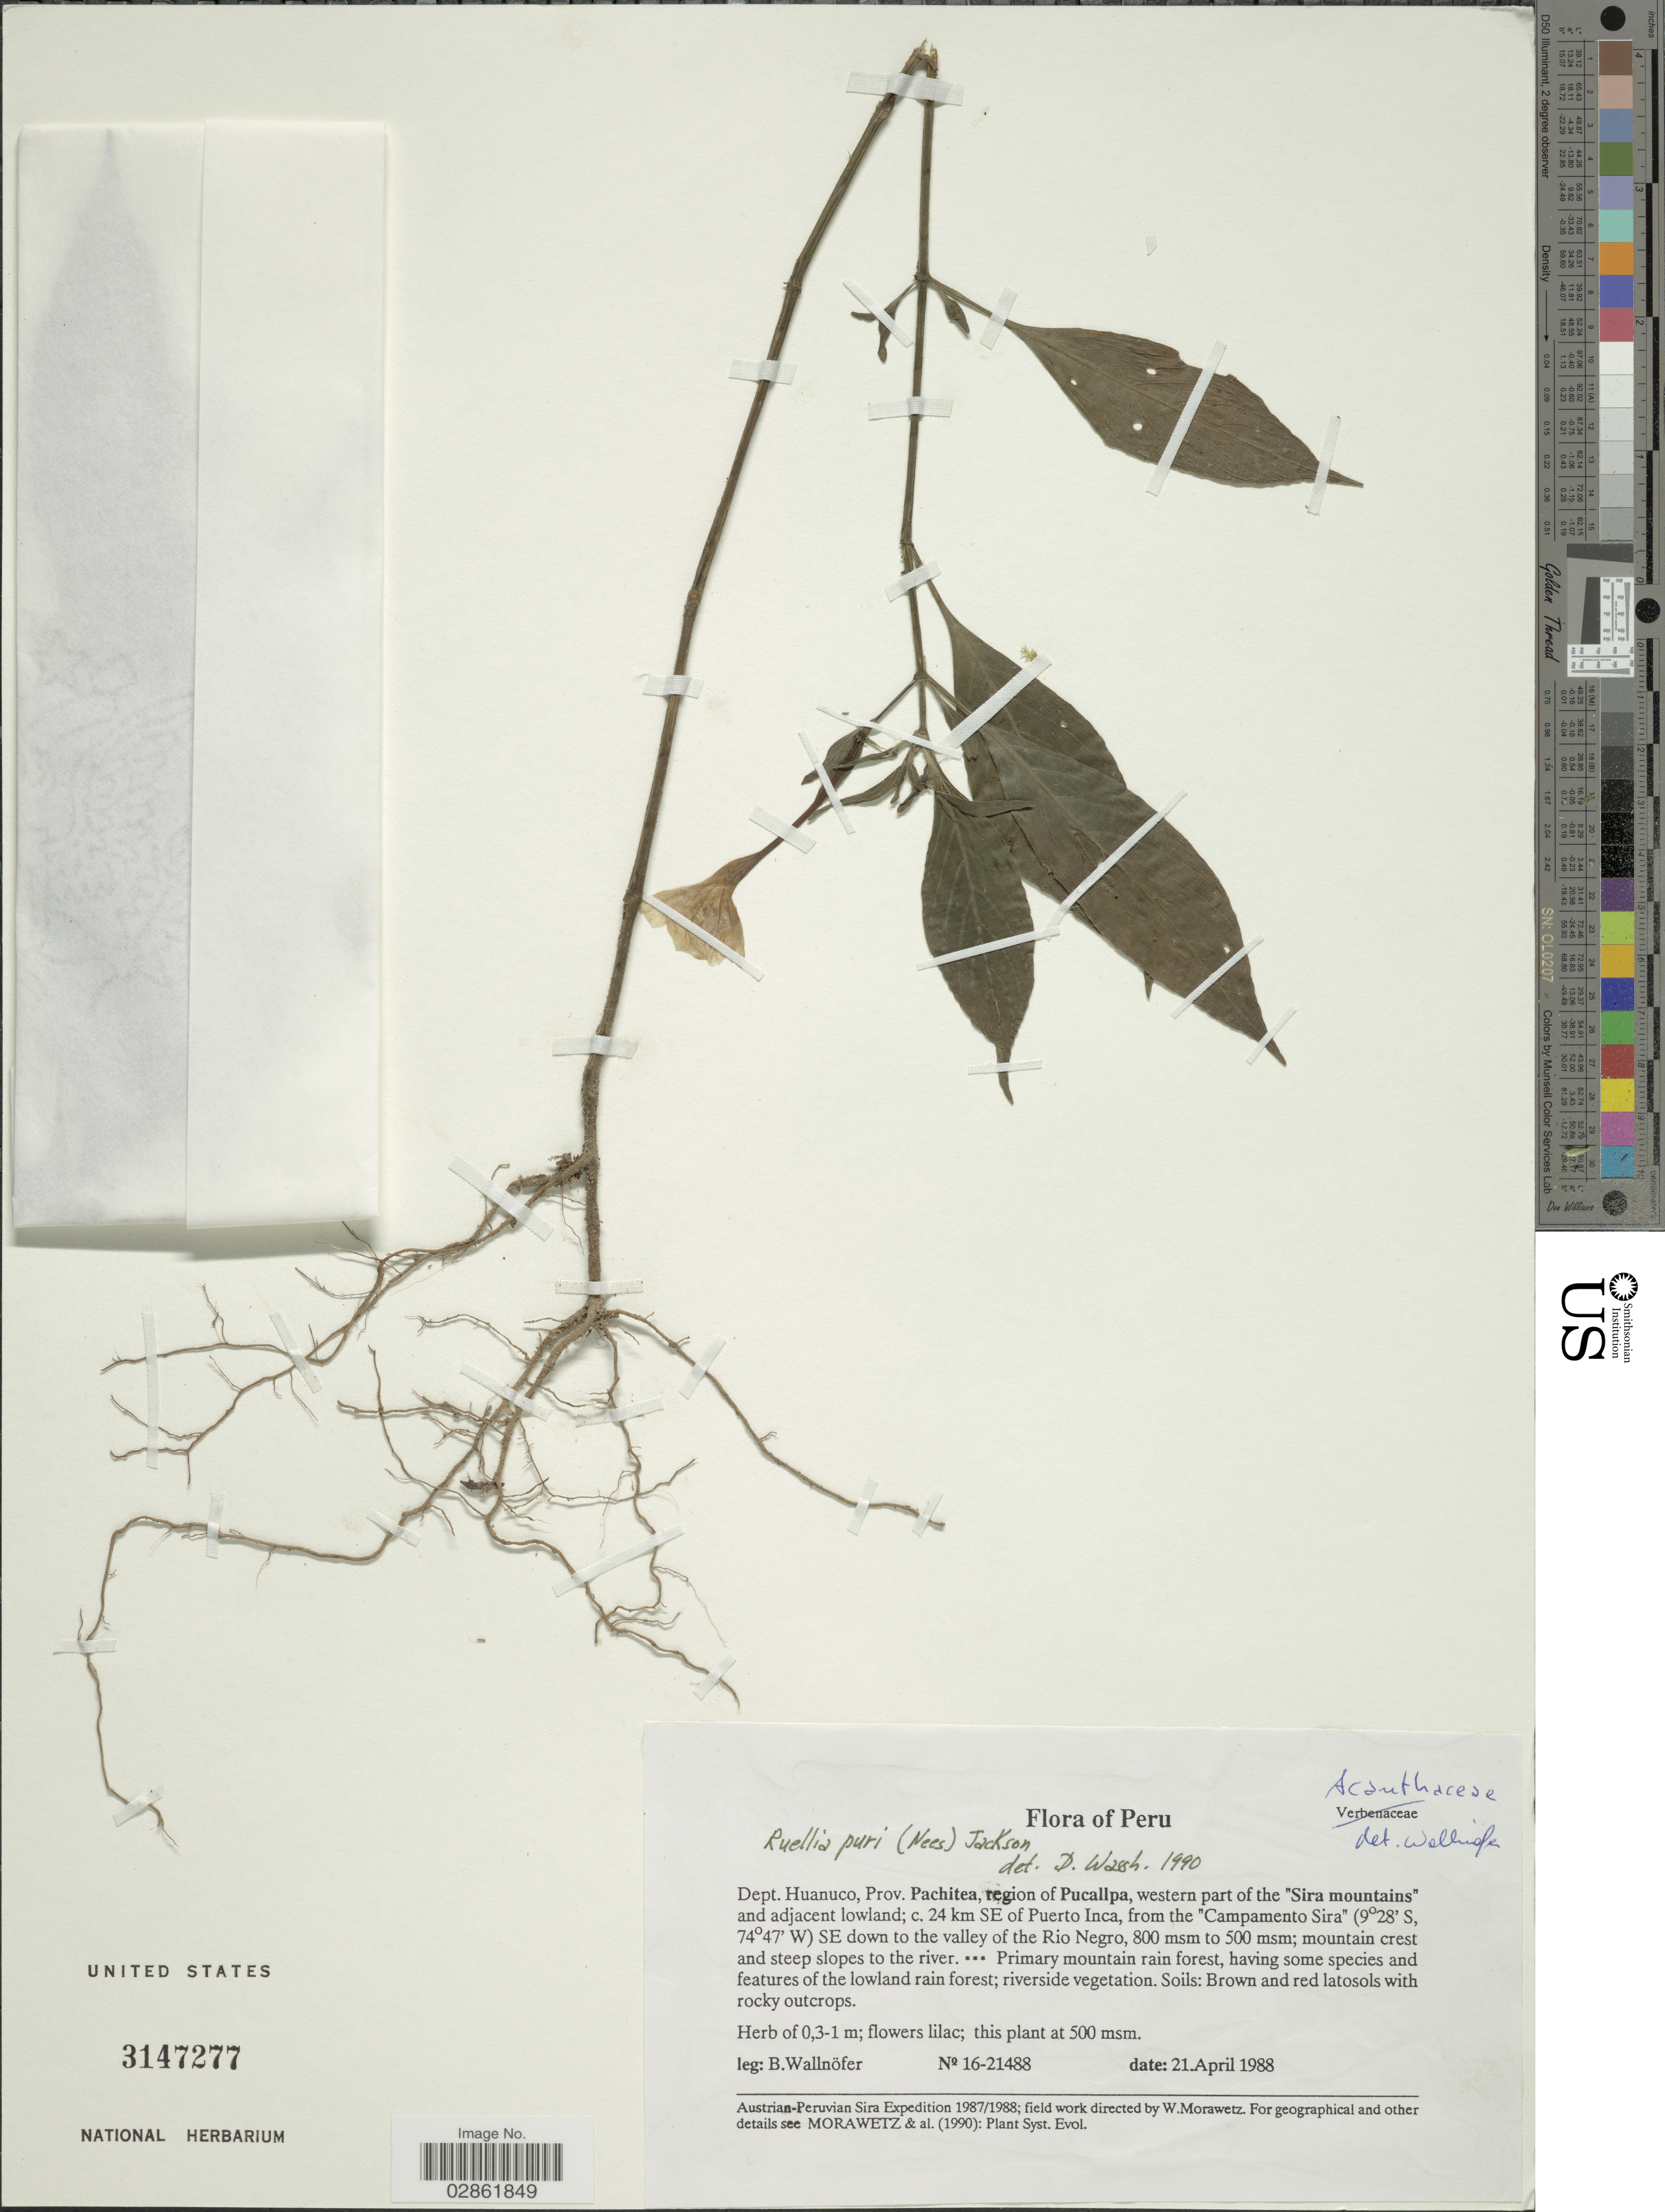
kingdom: Plantae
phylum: Tracheophyta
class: Magnoliopsida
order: Lamiales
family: Acanthaceae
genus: Ruellia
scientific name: Ruellia puri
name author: Mart. ex Nees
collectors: B. Wallnöfer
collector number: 16-21488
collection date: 1988-04-21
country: Peru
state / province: Huánuco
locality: Dept. Huanuco, Prov. Pachitea region of Pucallpa, western part of the "Sira mountains" and adjacent lowland; c. 24 km SE of Puerto Inca, from the "Campamento Sira", SE down to the valley of the Rio Negro.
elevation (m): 500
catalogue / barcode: US 3147277